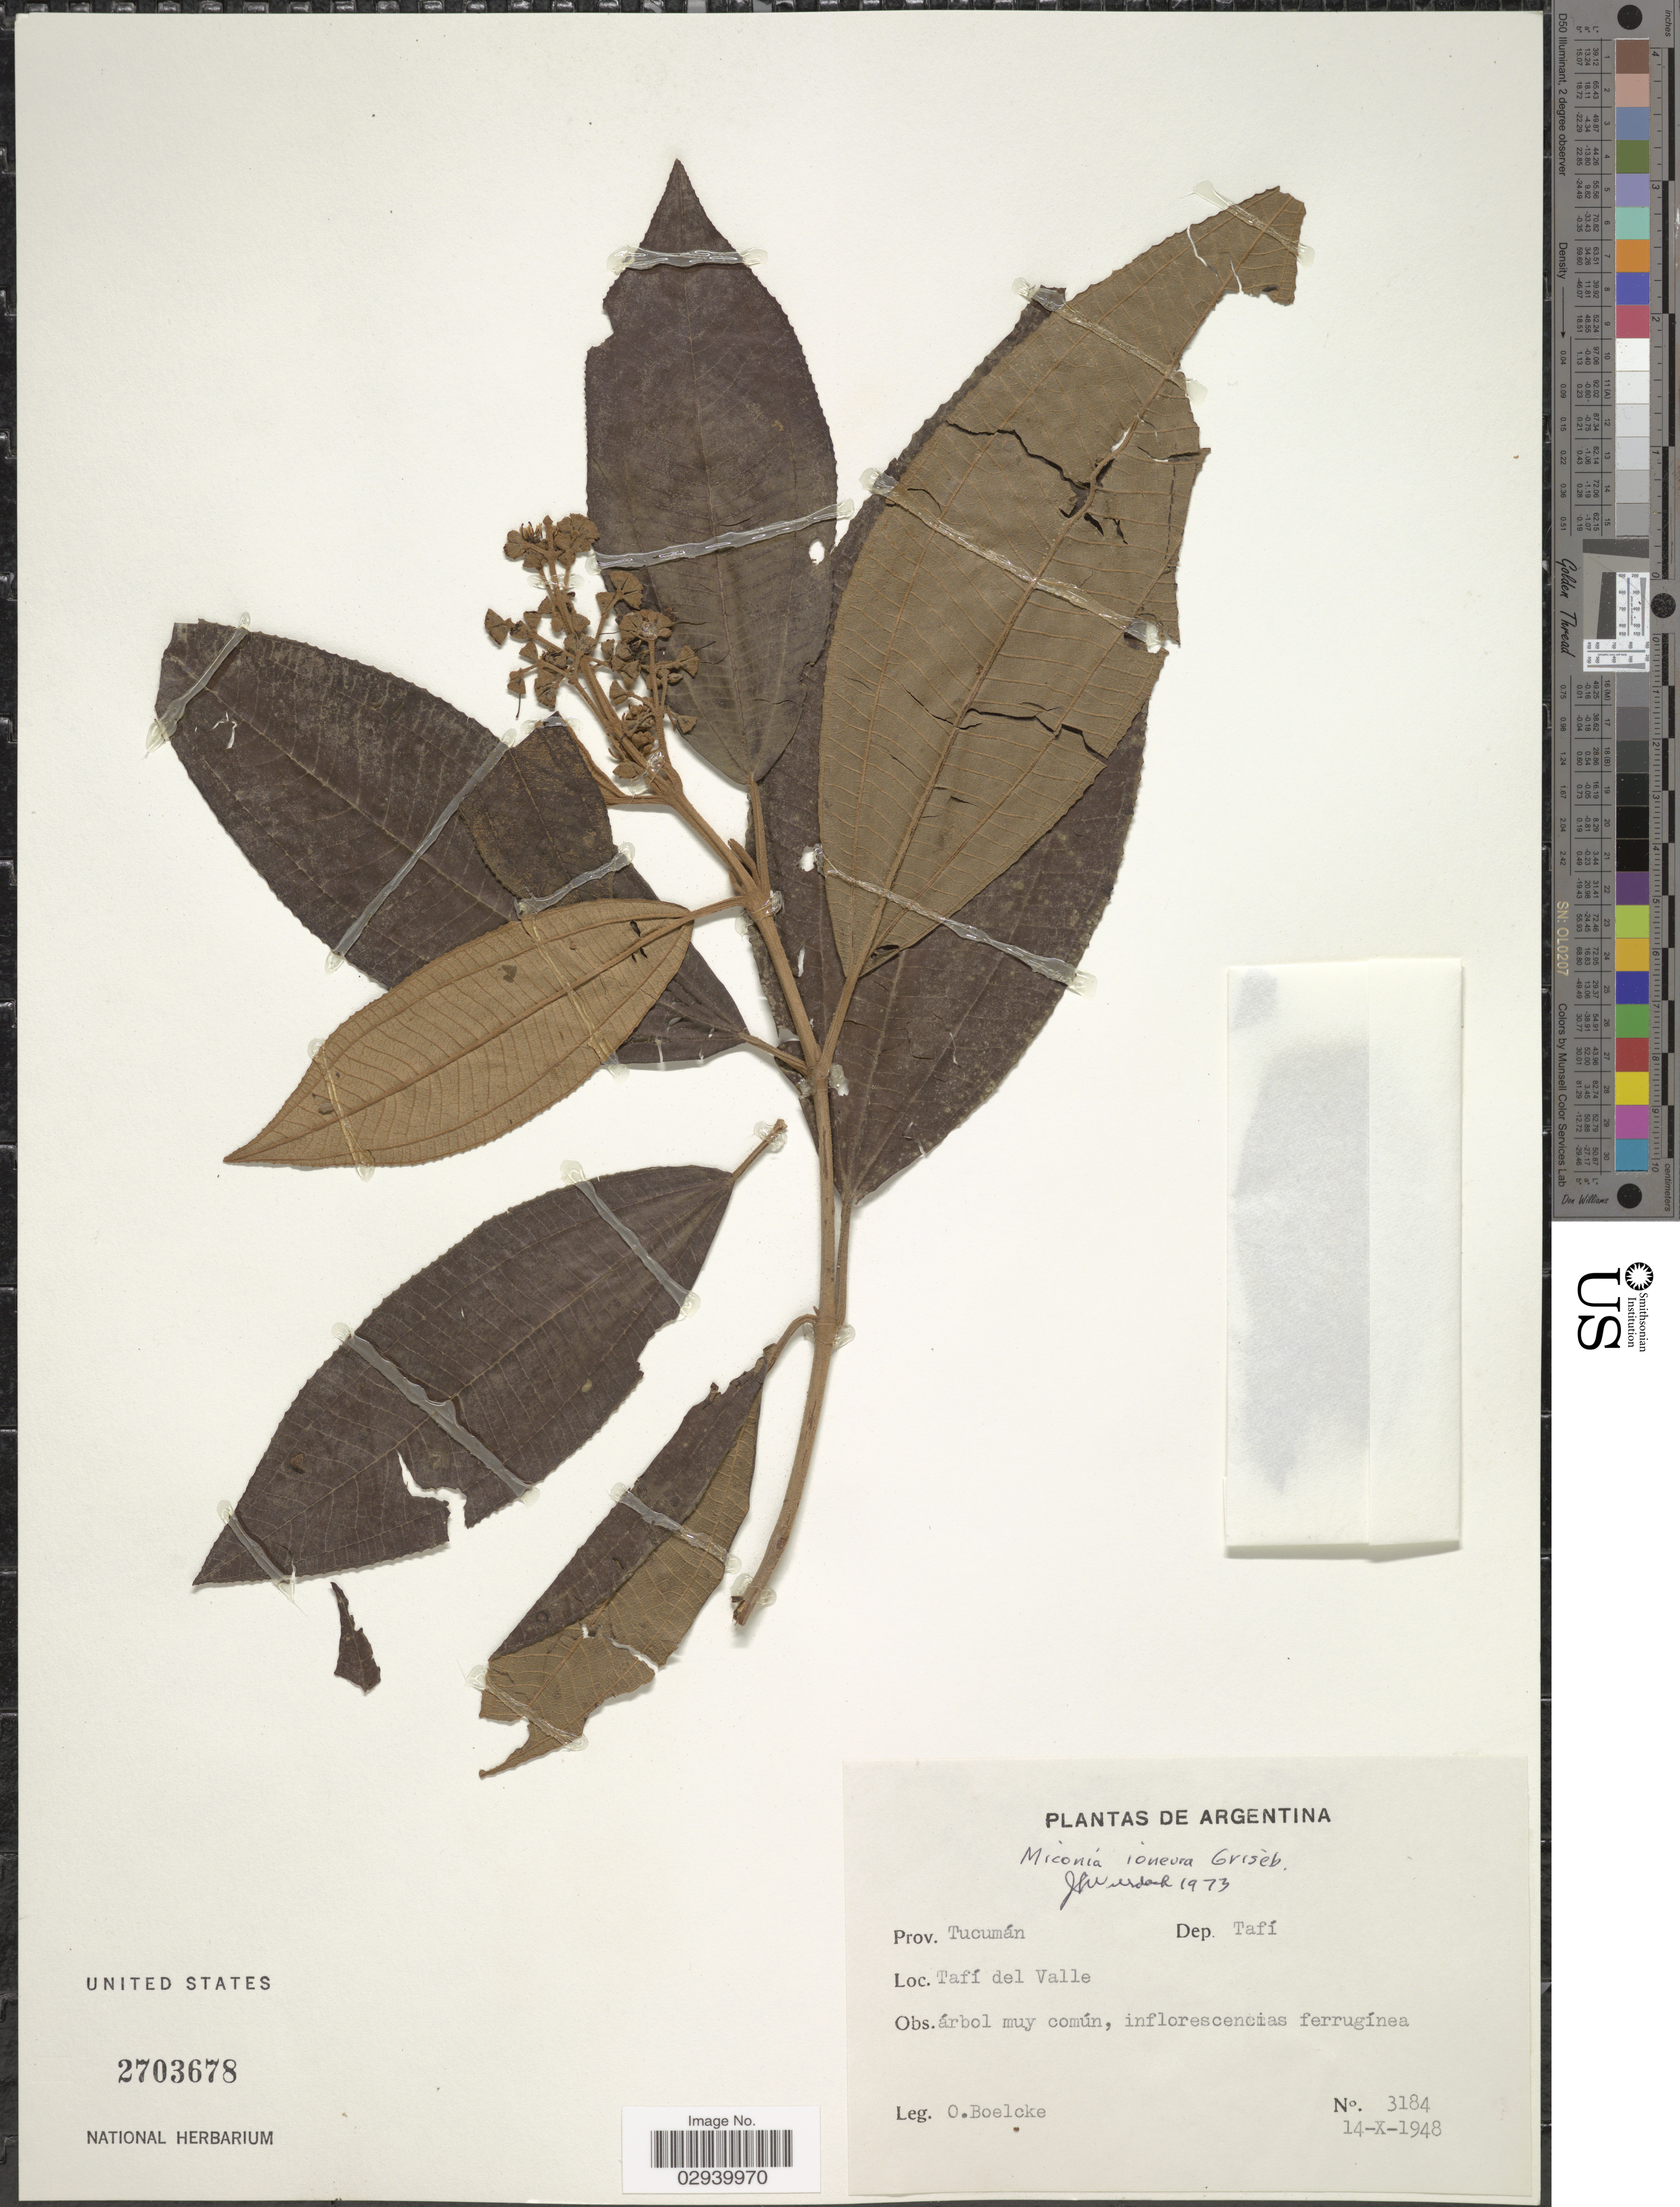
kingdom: Plantae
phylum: Tracheophyta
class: Magnoliopsida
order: Myrtales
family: Melastomataceae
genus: Miconia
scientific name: Miconia ioneura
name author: Griseb.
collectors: O. Boelcke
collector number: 3184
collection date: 1948-10-14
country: Argentina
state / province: Tucuman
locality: Dep. Tafí. Tafí del Valle.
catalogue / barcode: US 2703678